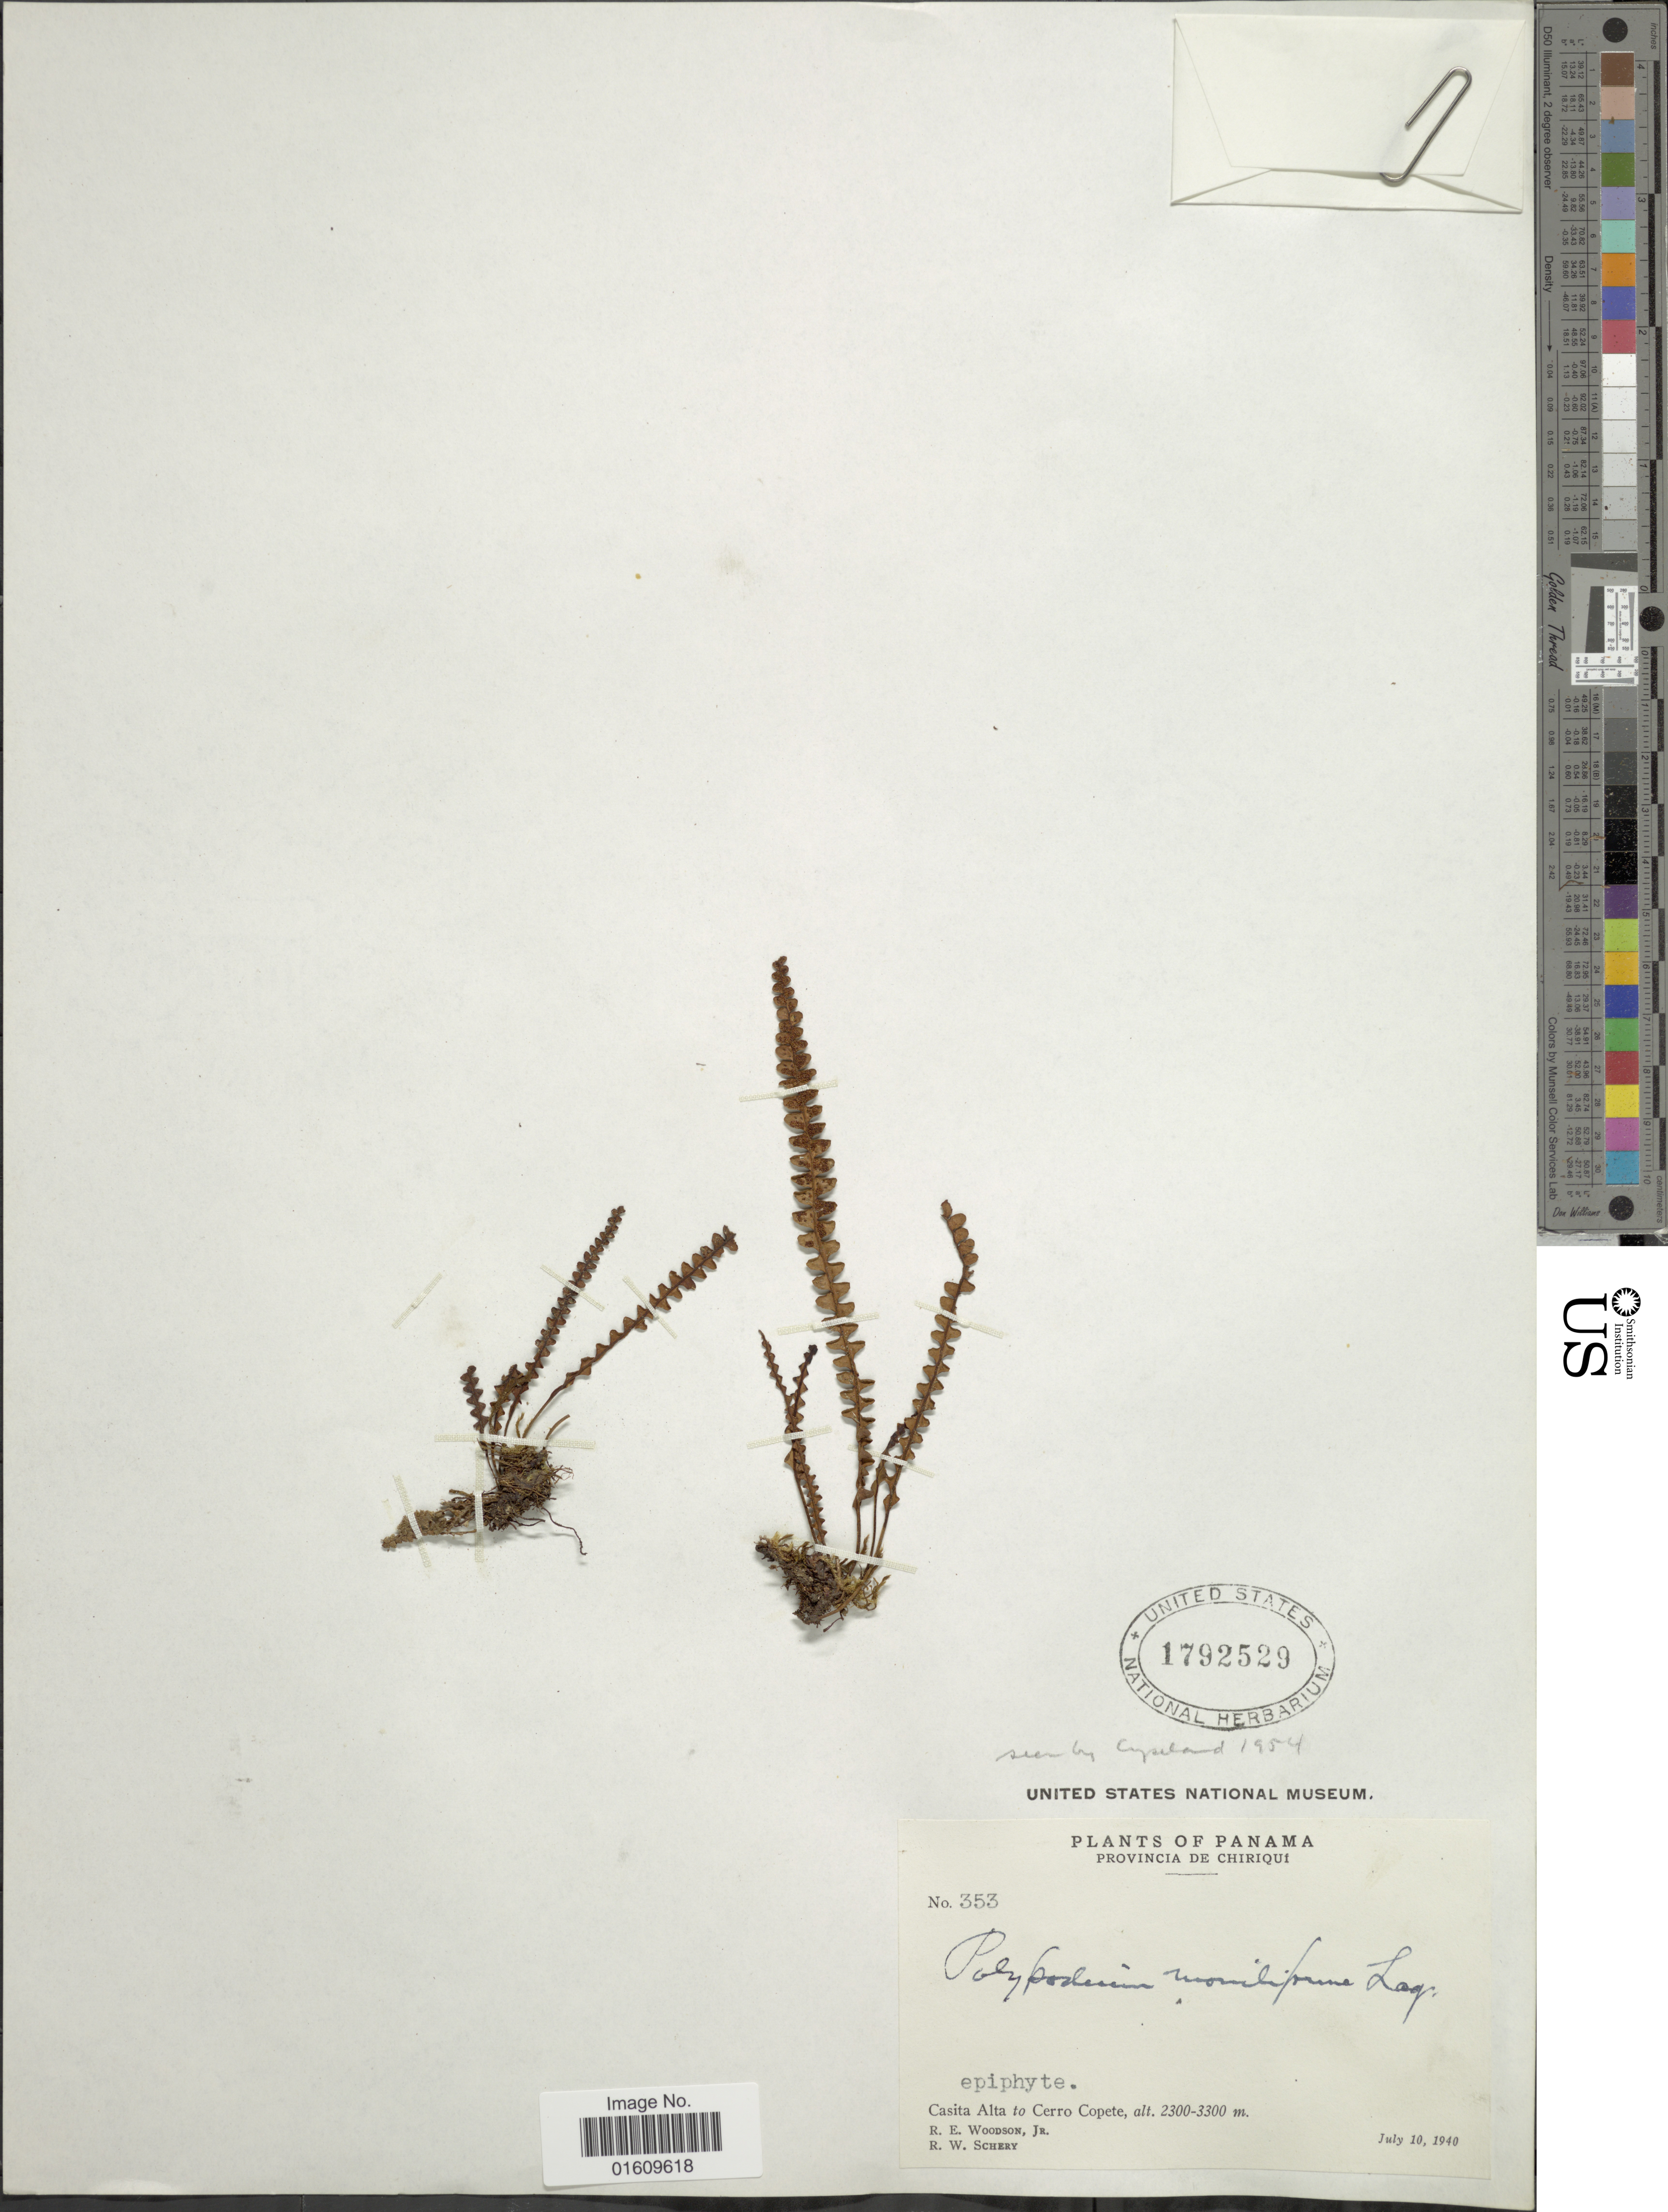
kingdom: Plantae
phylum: Tracheophyta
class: Polypodiopsida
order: Polypodiales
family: Polypodiaceae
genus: Melpomene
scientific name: Melpomene moniliformis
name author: (Lag. ex Sw.) A.R. Sm. & R.C. Moran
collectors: R. E. Woodson & R. W. Schery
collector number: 353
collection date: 1940-07-10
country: Panama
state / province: Chiriqui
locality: Provincia de Chiriqui, Casita Alta to Cerro Capete.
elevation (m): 2300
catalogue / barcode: US 1792529